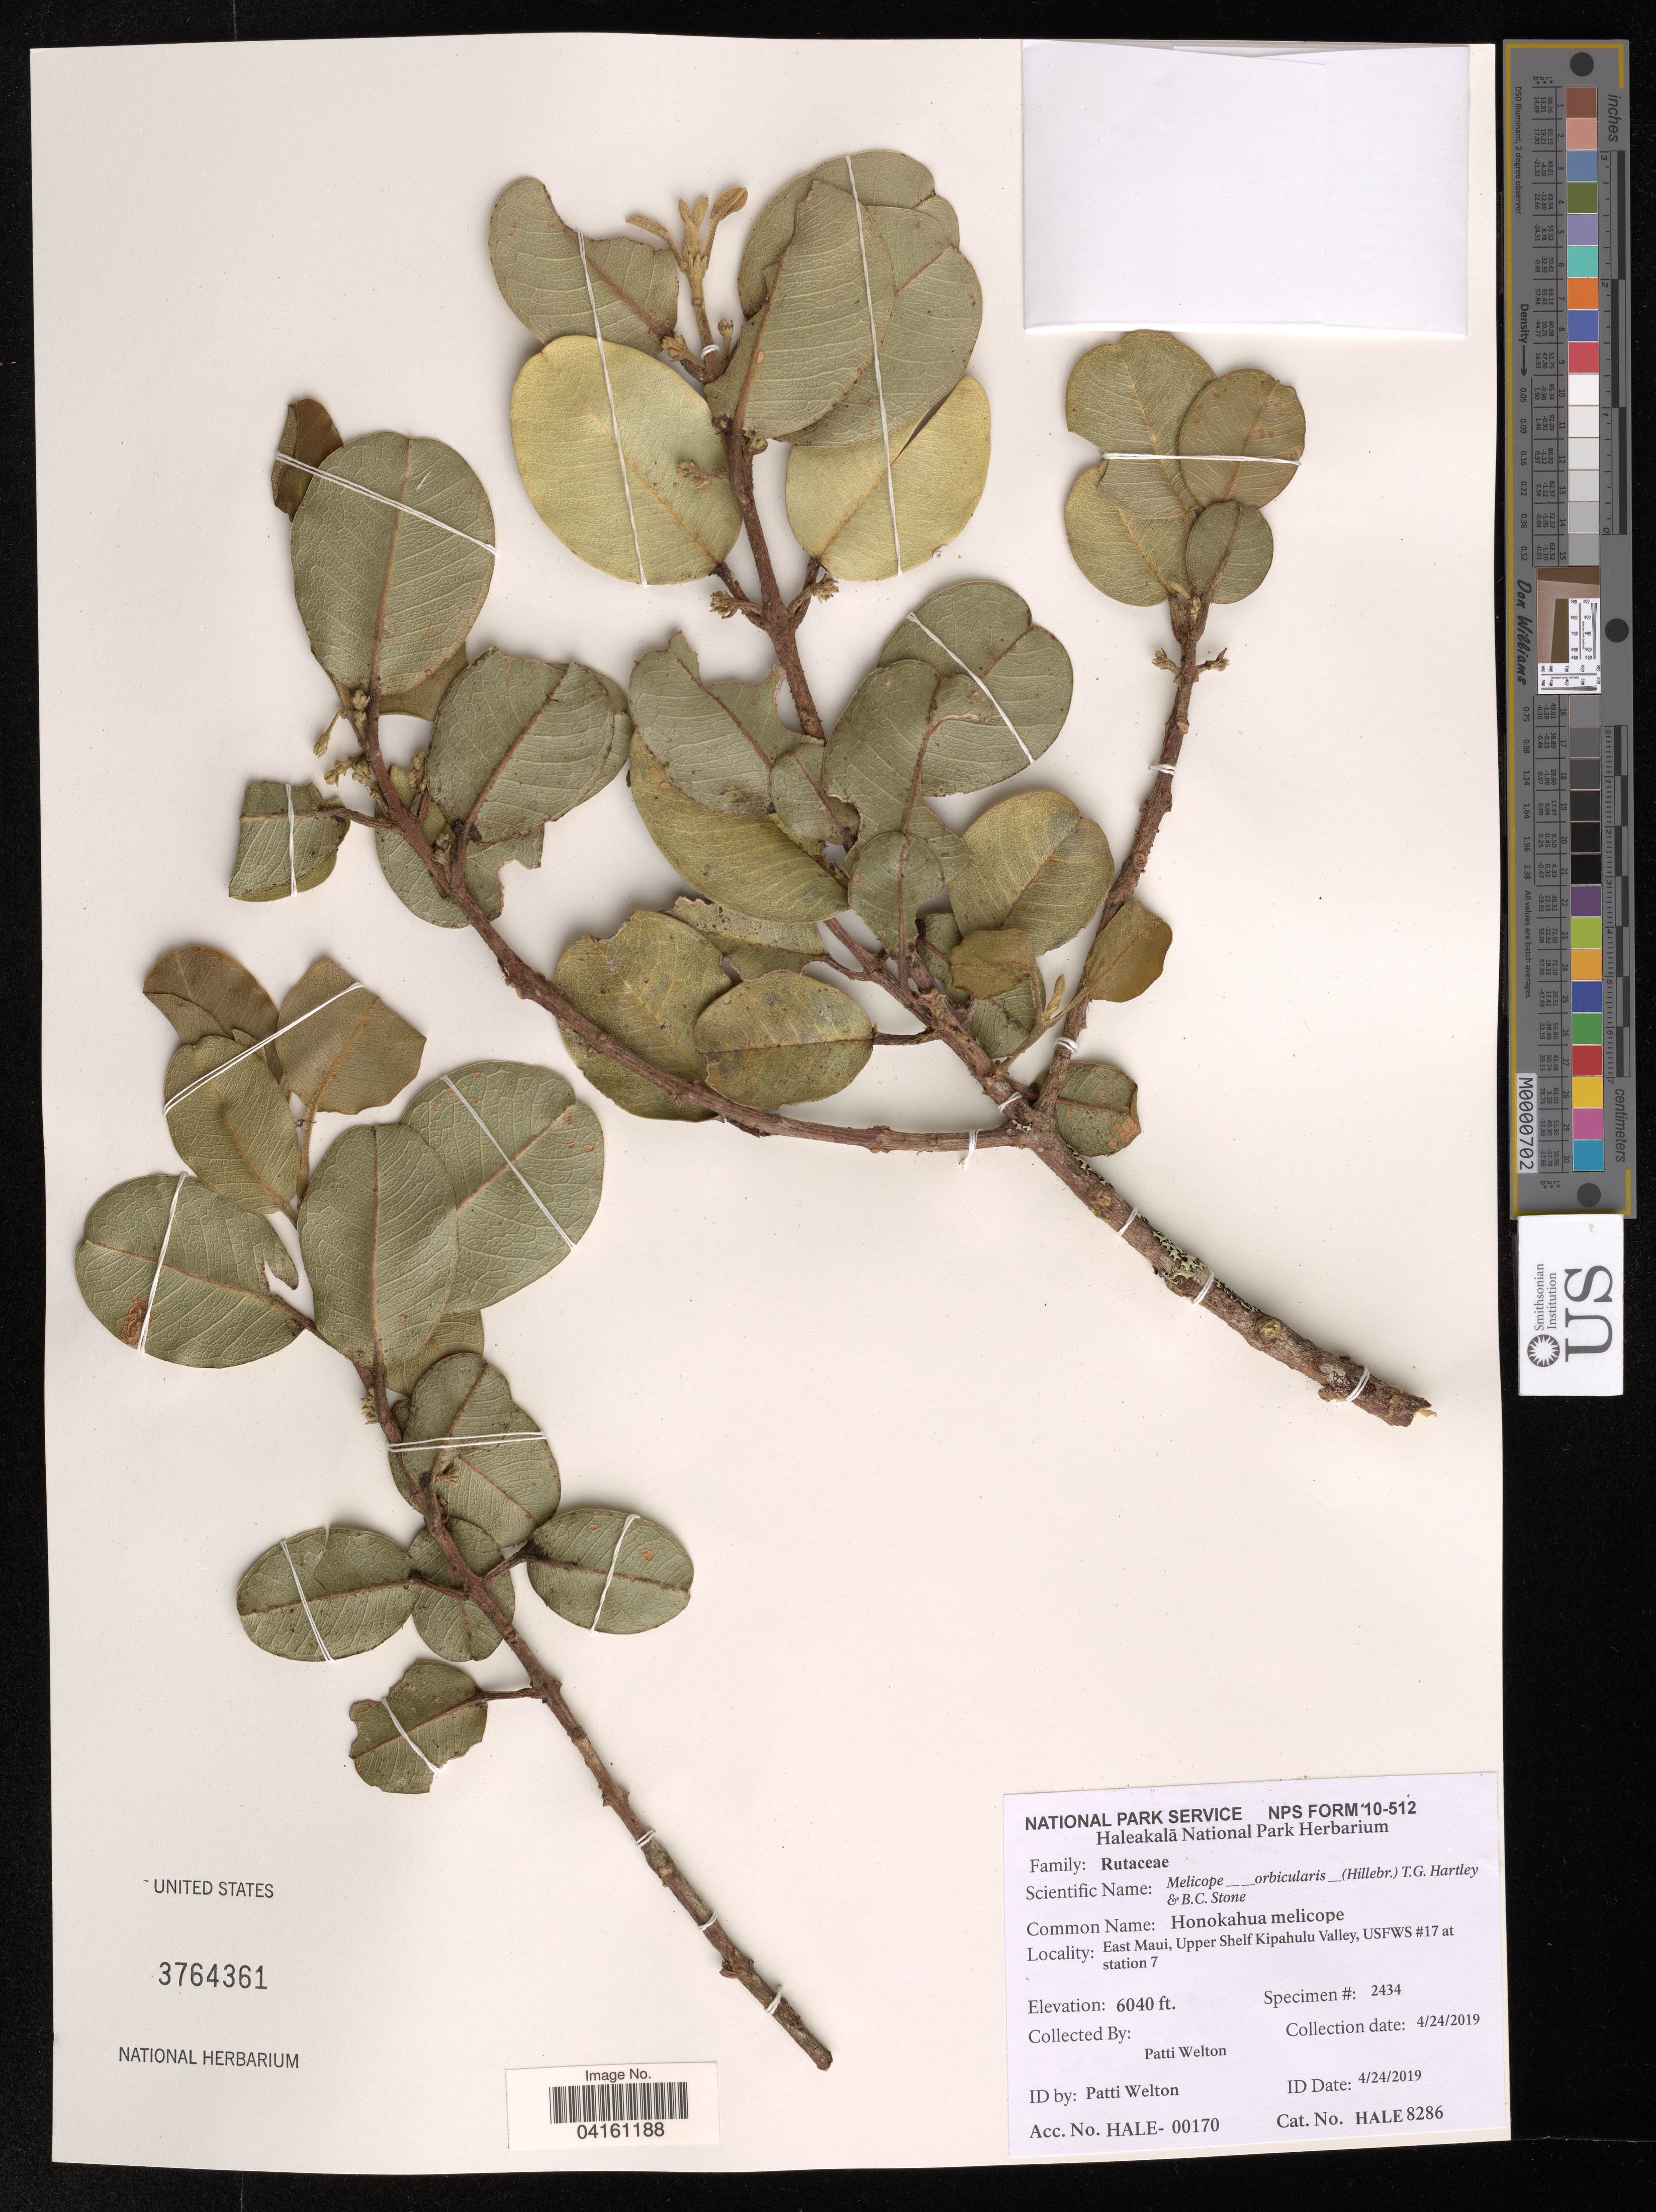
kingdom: Plantae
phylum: Tracheophyta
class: Magnoliopsida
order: Sapindales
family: Rutaceae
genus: Melicope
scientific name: Melicope orbicularis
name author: (Hillebr.) T.G. Hartley & B.C. Stone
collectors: P. Welton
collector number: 2434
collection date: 2019-04-24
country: United States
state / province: Hawaii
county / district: Maui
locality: East Maui, Upper Shelf Kipahulu Valley, USFWS #17 at station 7.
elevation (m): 1841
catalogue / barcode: US 3764361